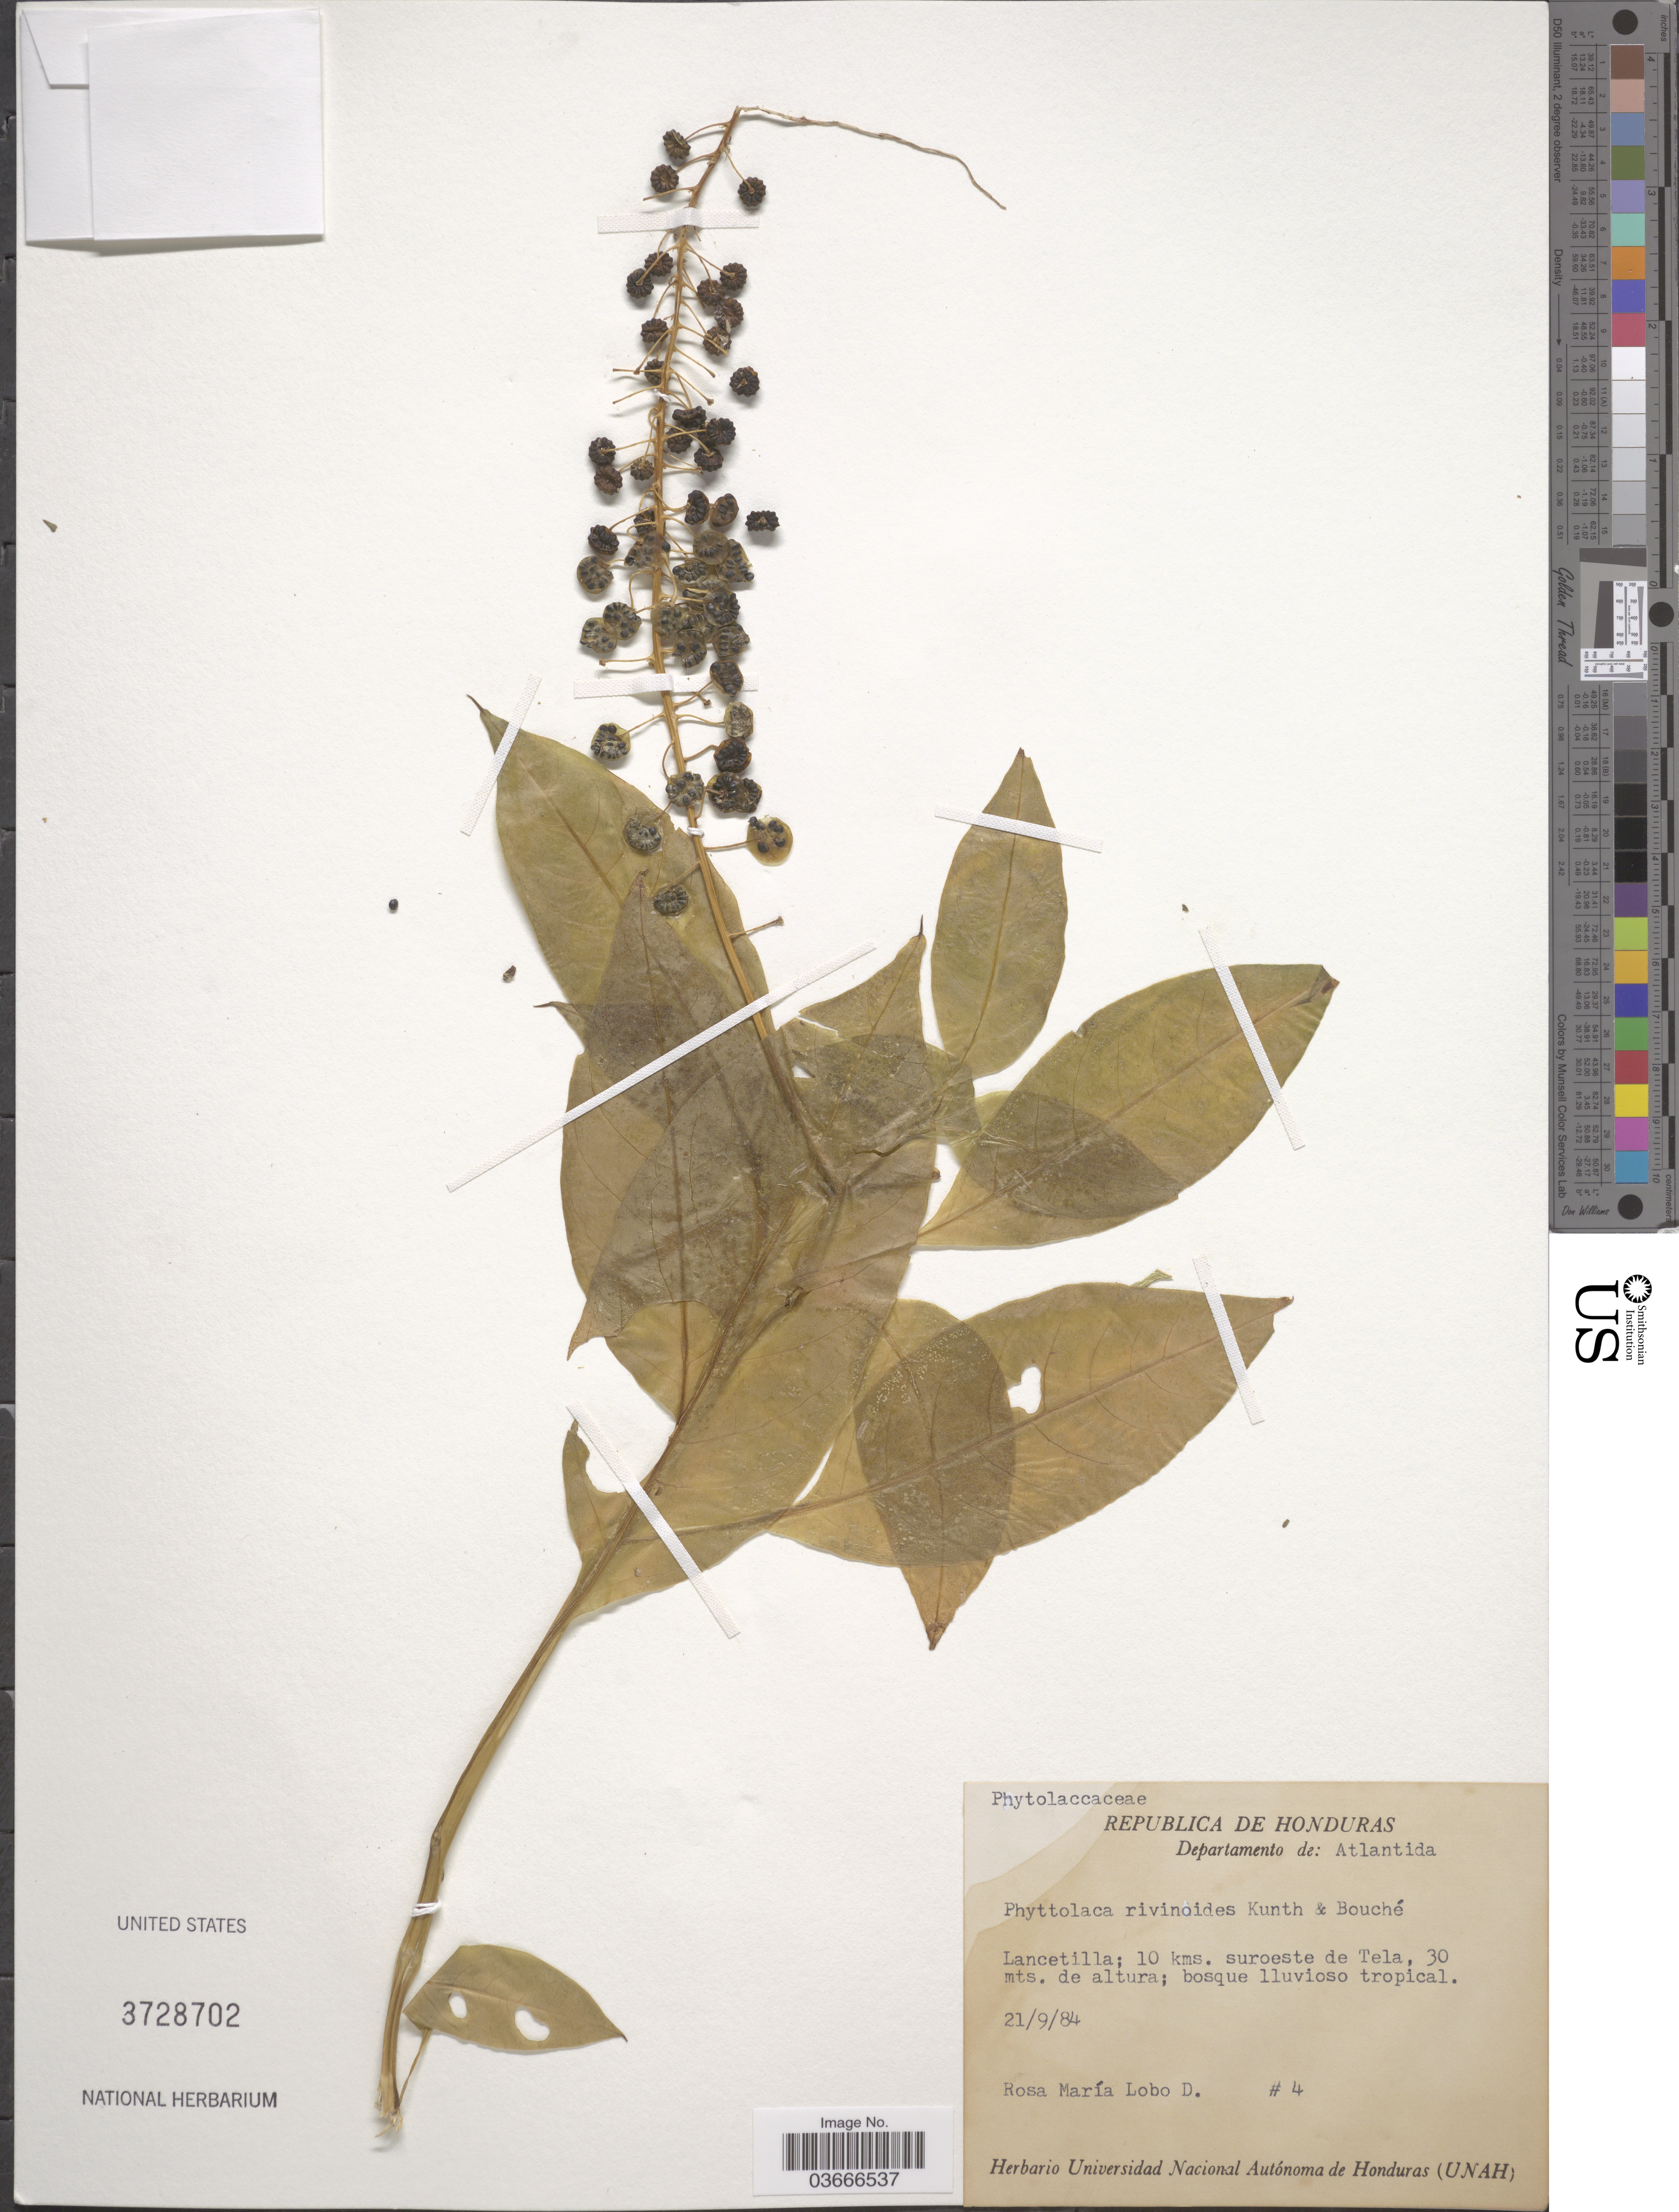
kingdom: Plantae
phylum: Tracheophyta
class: Magnoliopsida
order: Caryophyllales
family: Phytolaccaceae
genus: Phytolacca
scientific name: Phytolacca rivinoides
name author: Kunth & C.D. Bouché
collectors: R. Lobo D.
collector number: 4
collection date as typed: Transcribed d/m/y: 21/9/84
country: Honduras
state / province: Atlántida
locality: Departamento de: Atlantida. Lancetilla; 10 kms. suroeste de Tela.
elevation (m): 30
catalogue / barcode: US 3728702